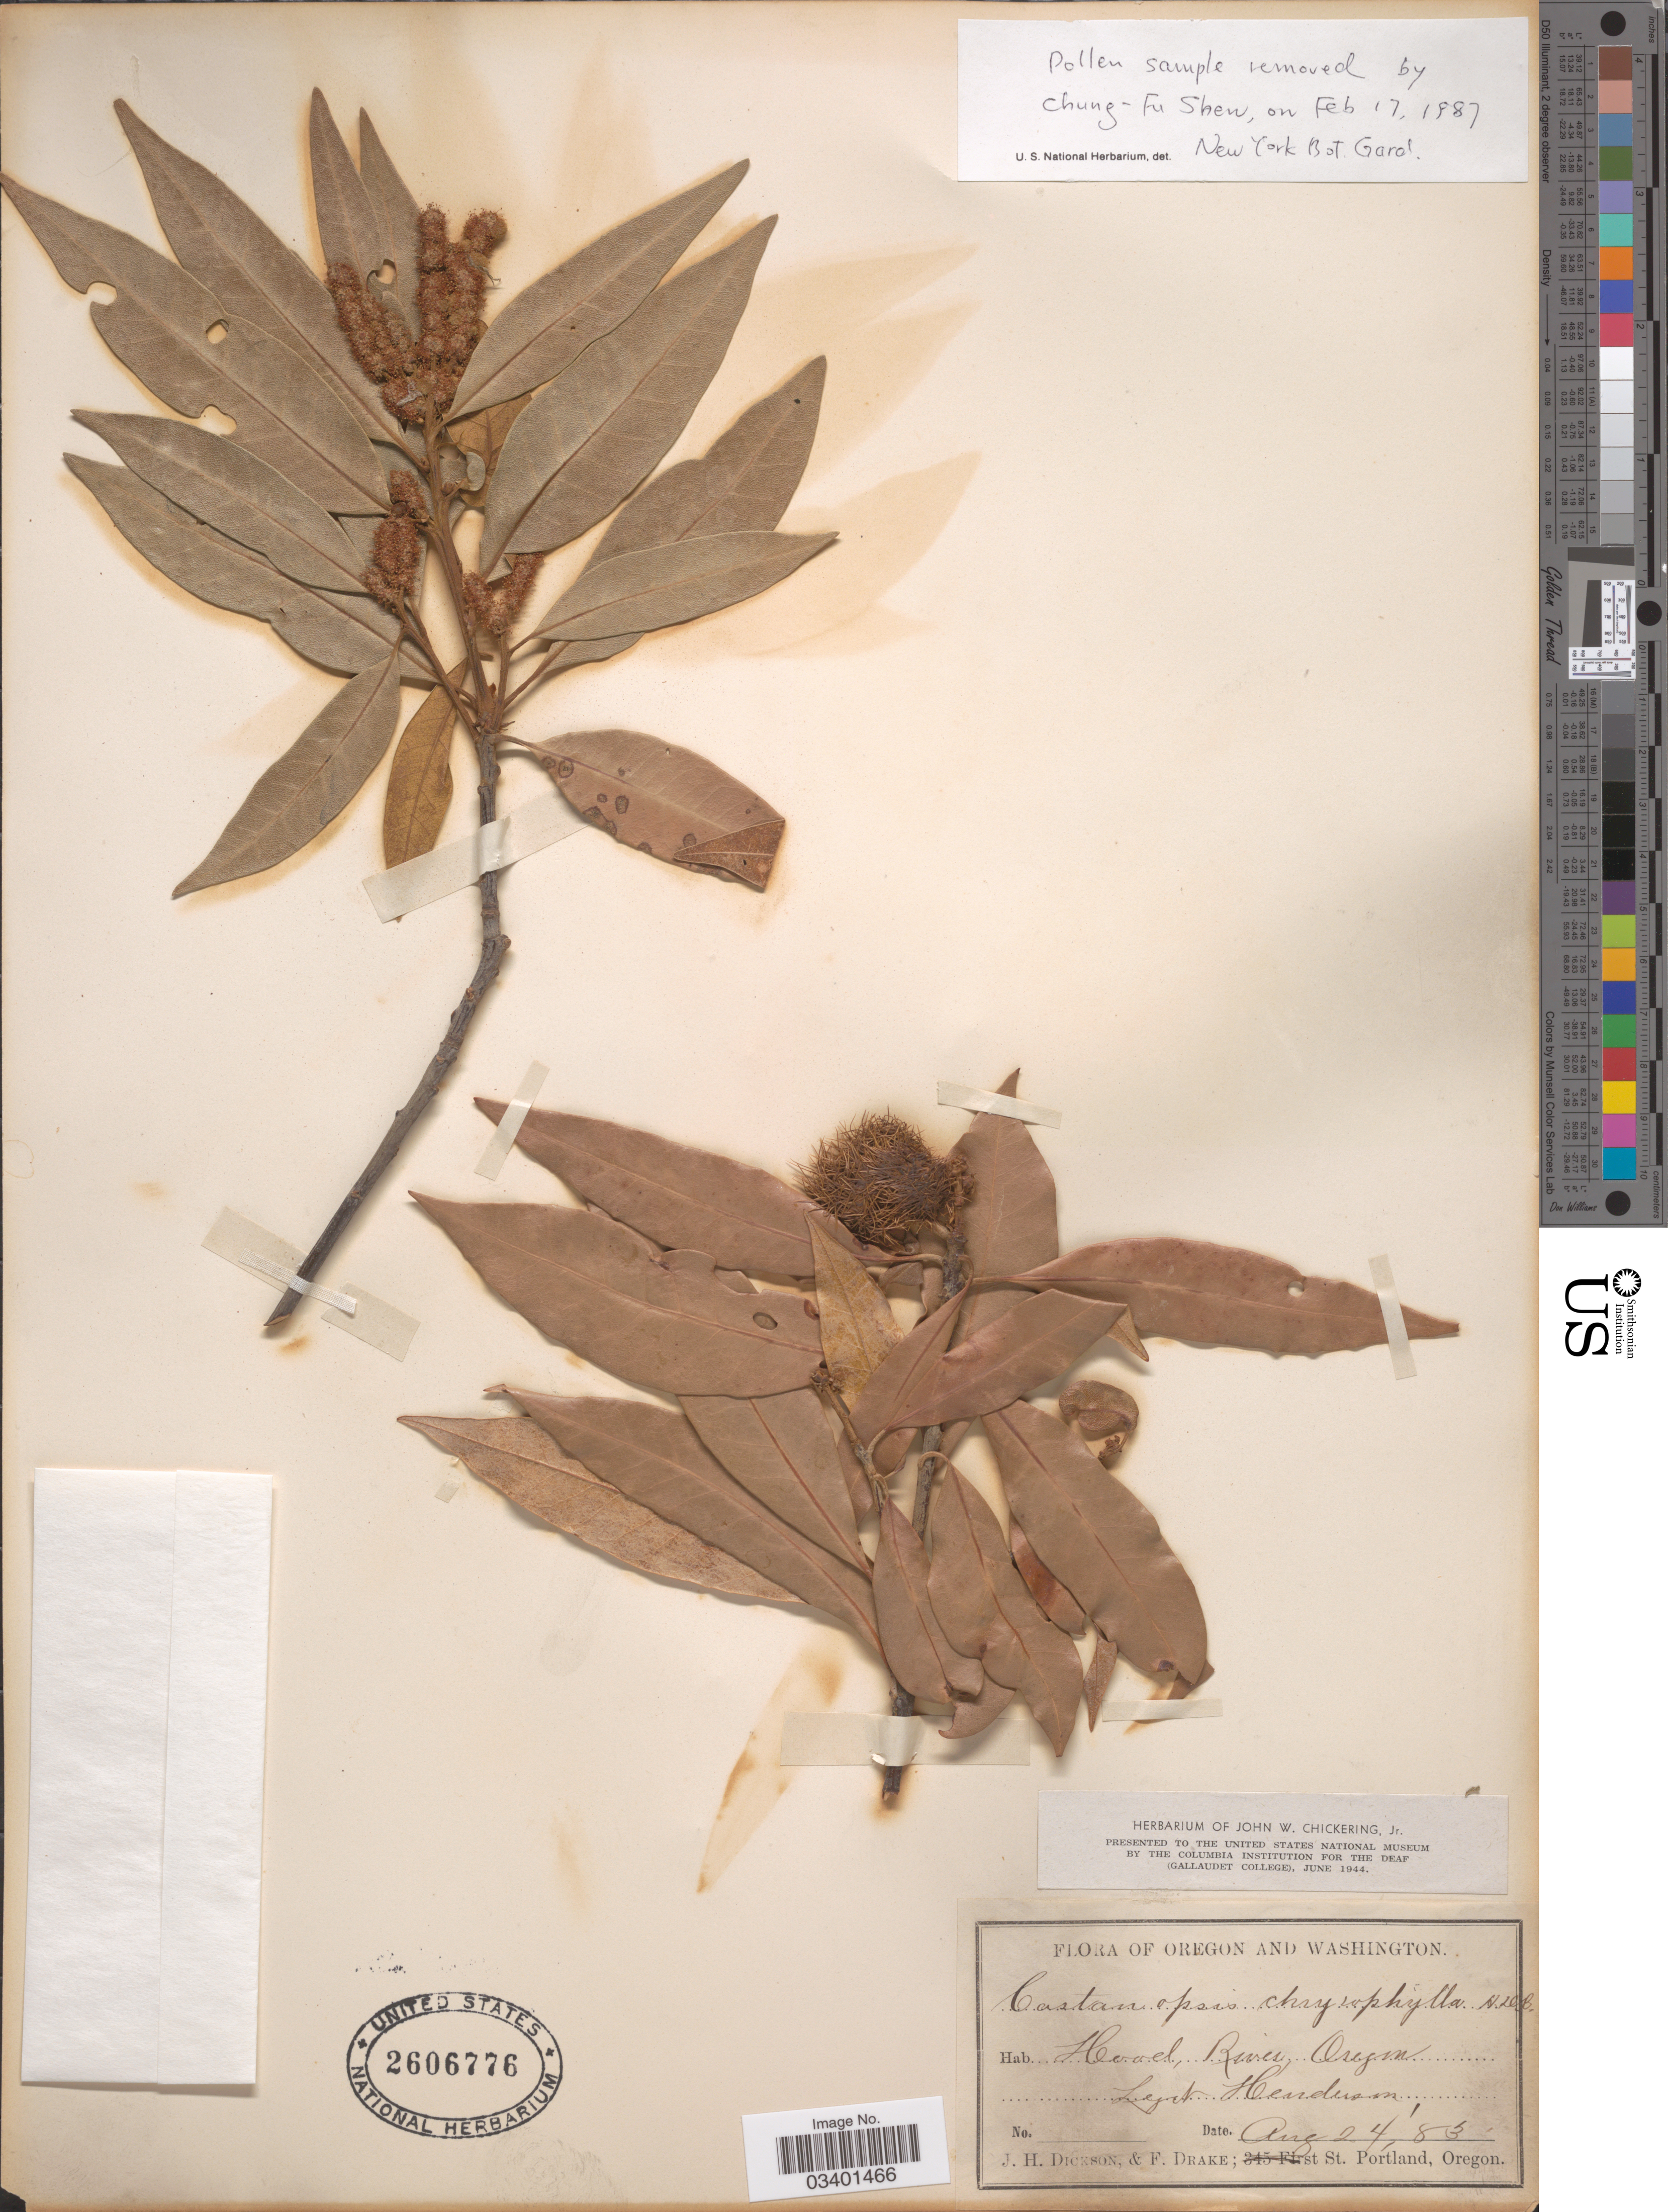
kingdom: Plantae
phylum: Tracheophyta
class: Magnoliopsida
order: Fagales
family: Fagaceae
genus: Chrysolepis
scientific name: Chrysolepis chrysophylla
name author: (Douglas ex Hook.) Hjelmq.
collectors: -. Henderson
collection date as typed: Transcribed d/m/y: 24/8/83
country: United States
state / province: Oregon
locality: Hood River.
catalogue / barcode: US 2606776